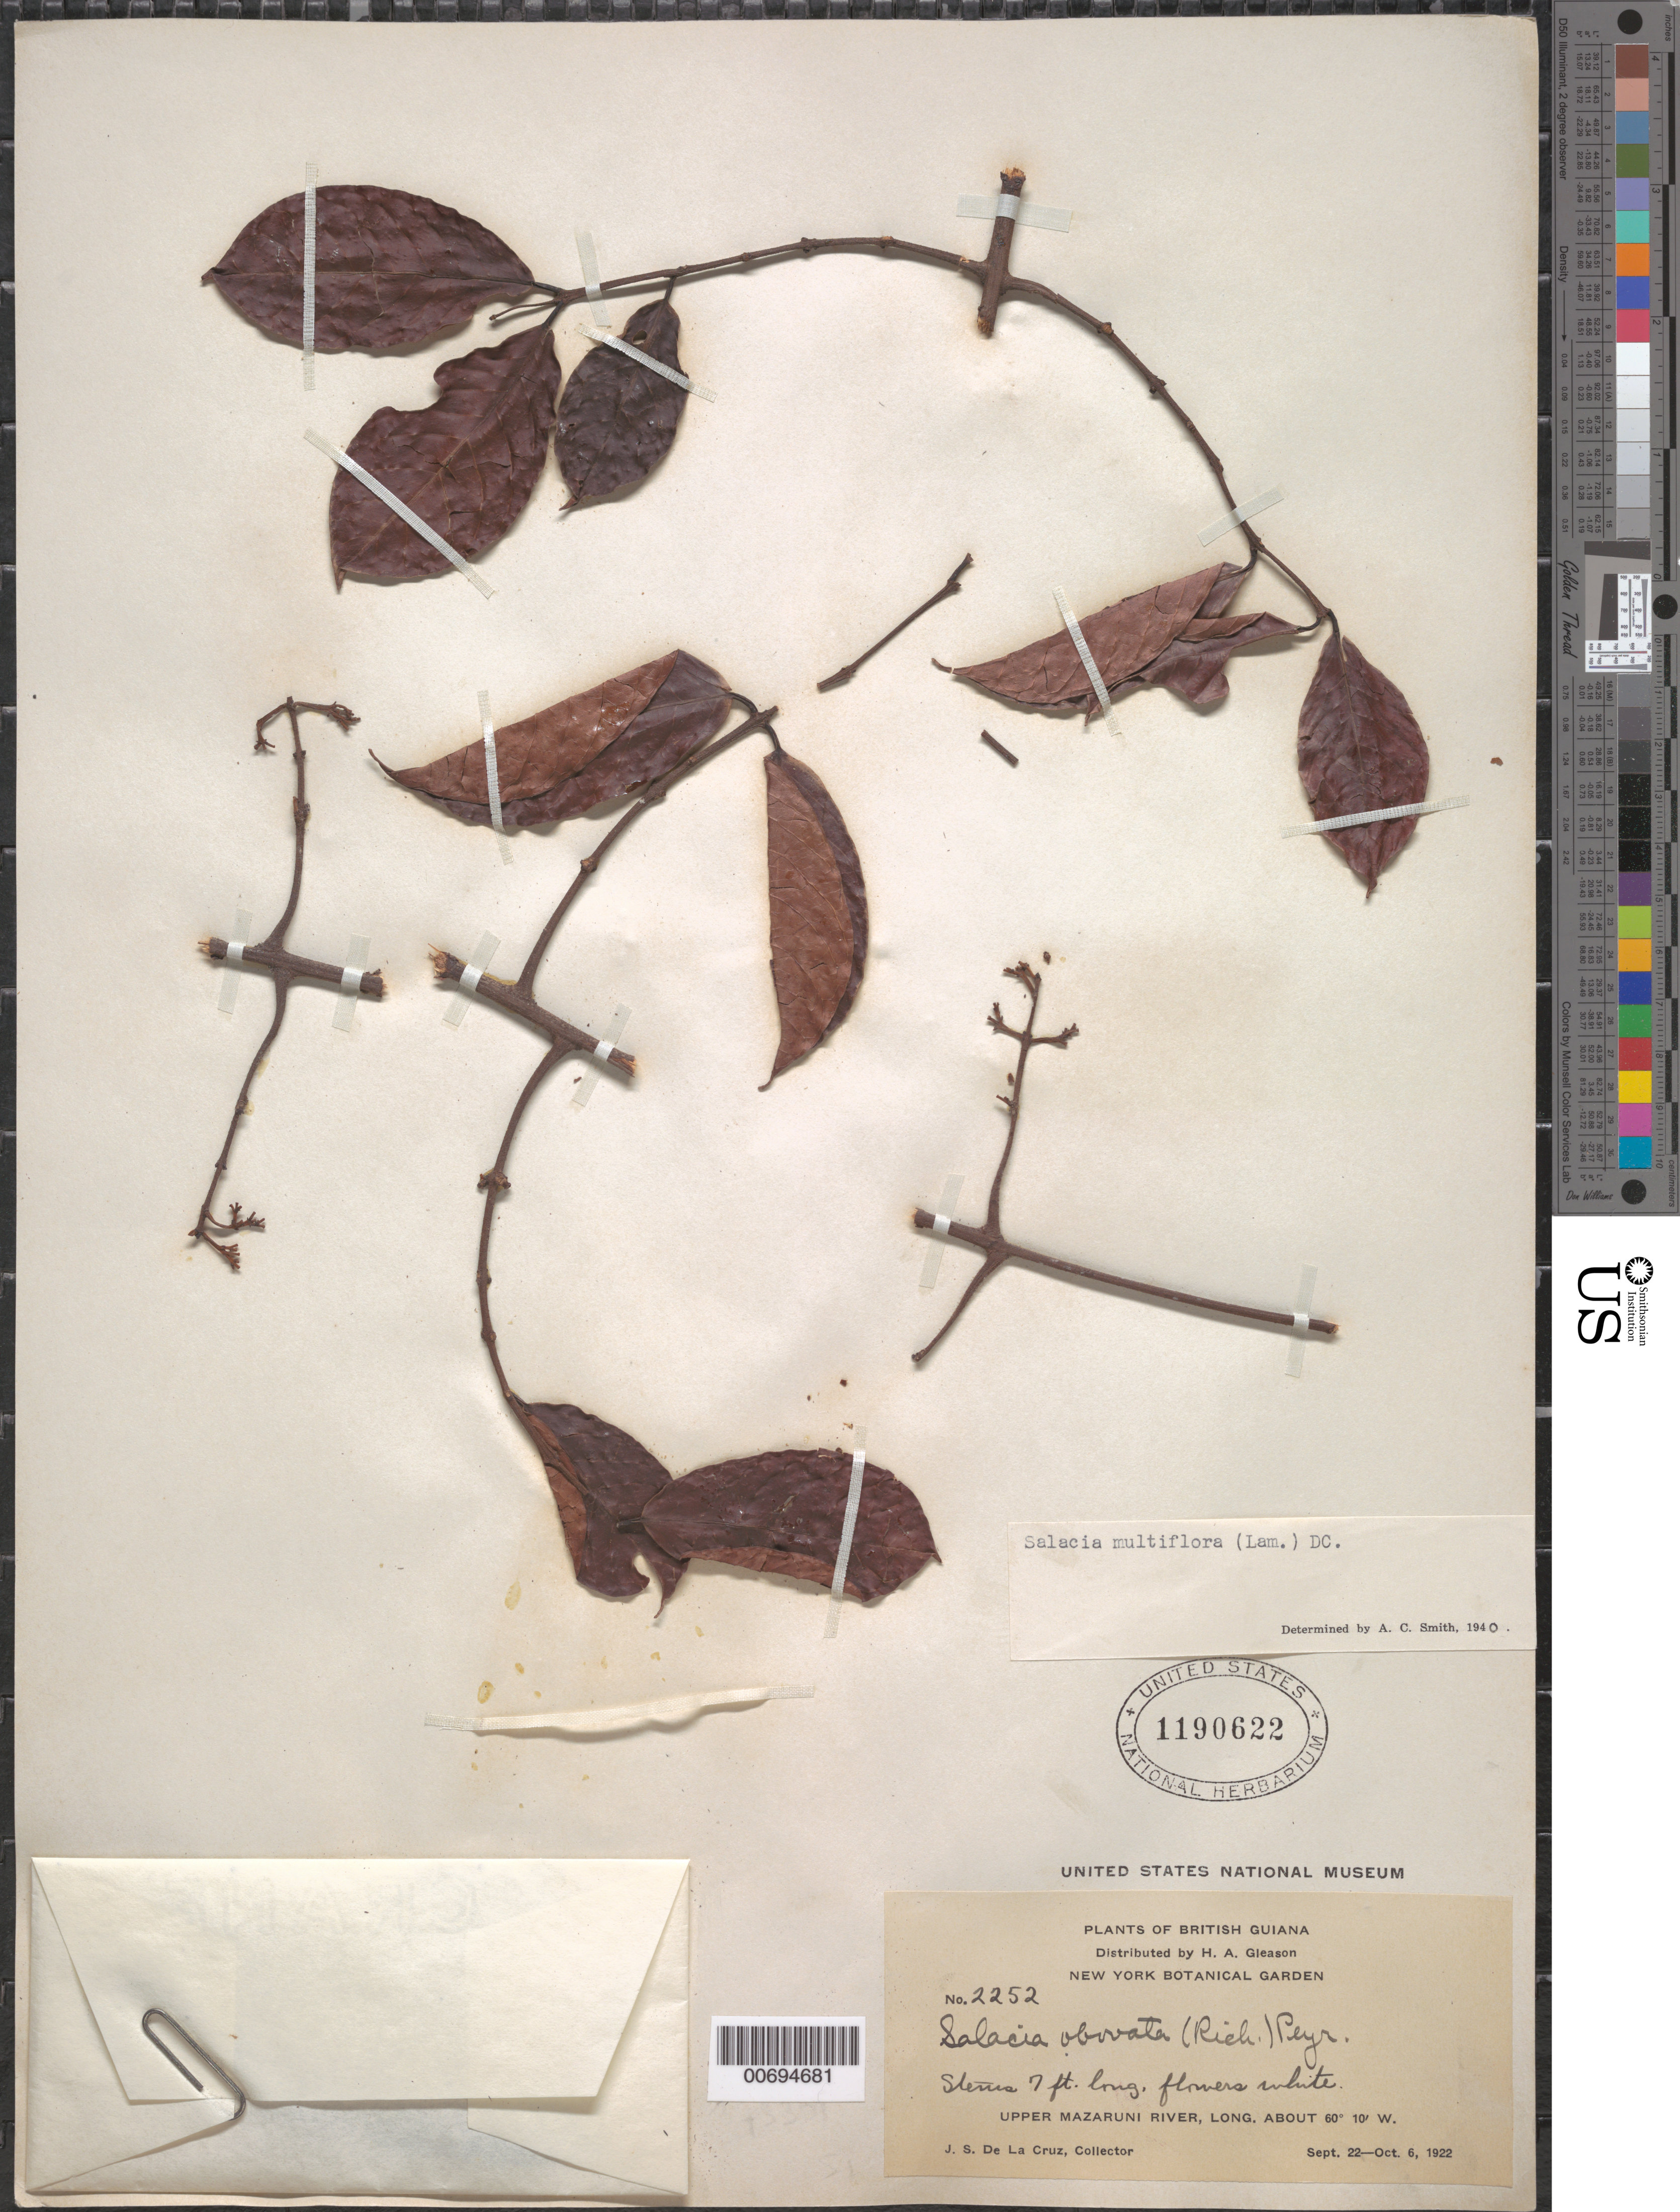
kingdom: Plantae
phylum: Tracheophyta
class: Magnoliopsida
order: Celastrales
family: Celastraceae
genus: Salacia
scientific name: Salacia multiflora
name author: (Lam.) DC.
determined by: Smith, A. C.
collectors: J. S. de la Cruz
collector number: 2252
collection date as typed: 22-Sep-22 to 6-Oct-22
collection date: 1922-09-22/1922-10-06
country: Guyana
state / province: Cuyuni-Mazaruni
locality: Upper Mazaruni R.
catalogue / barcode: US 1190622